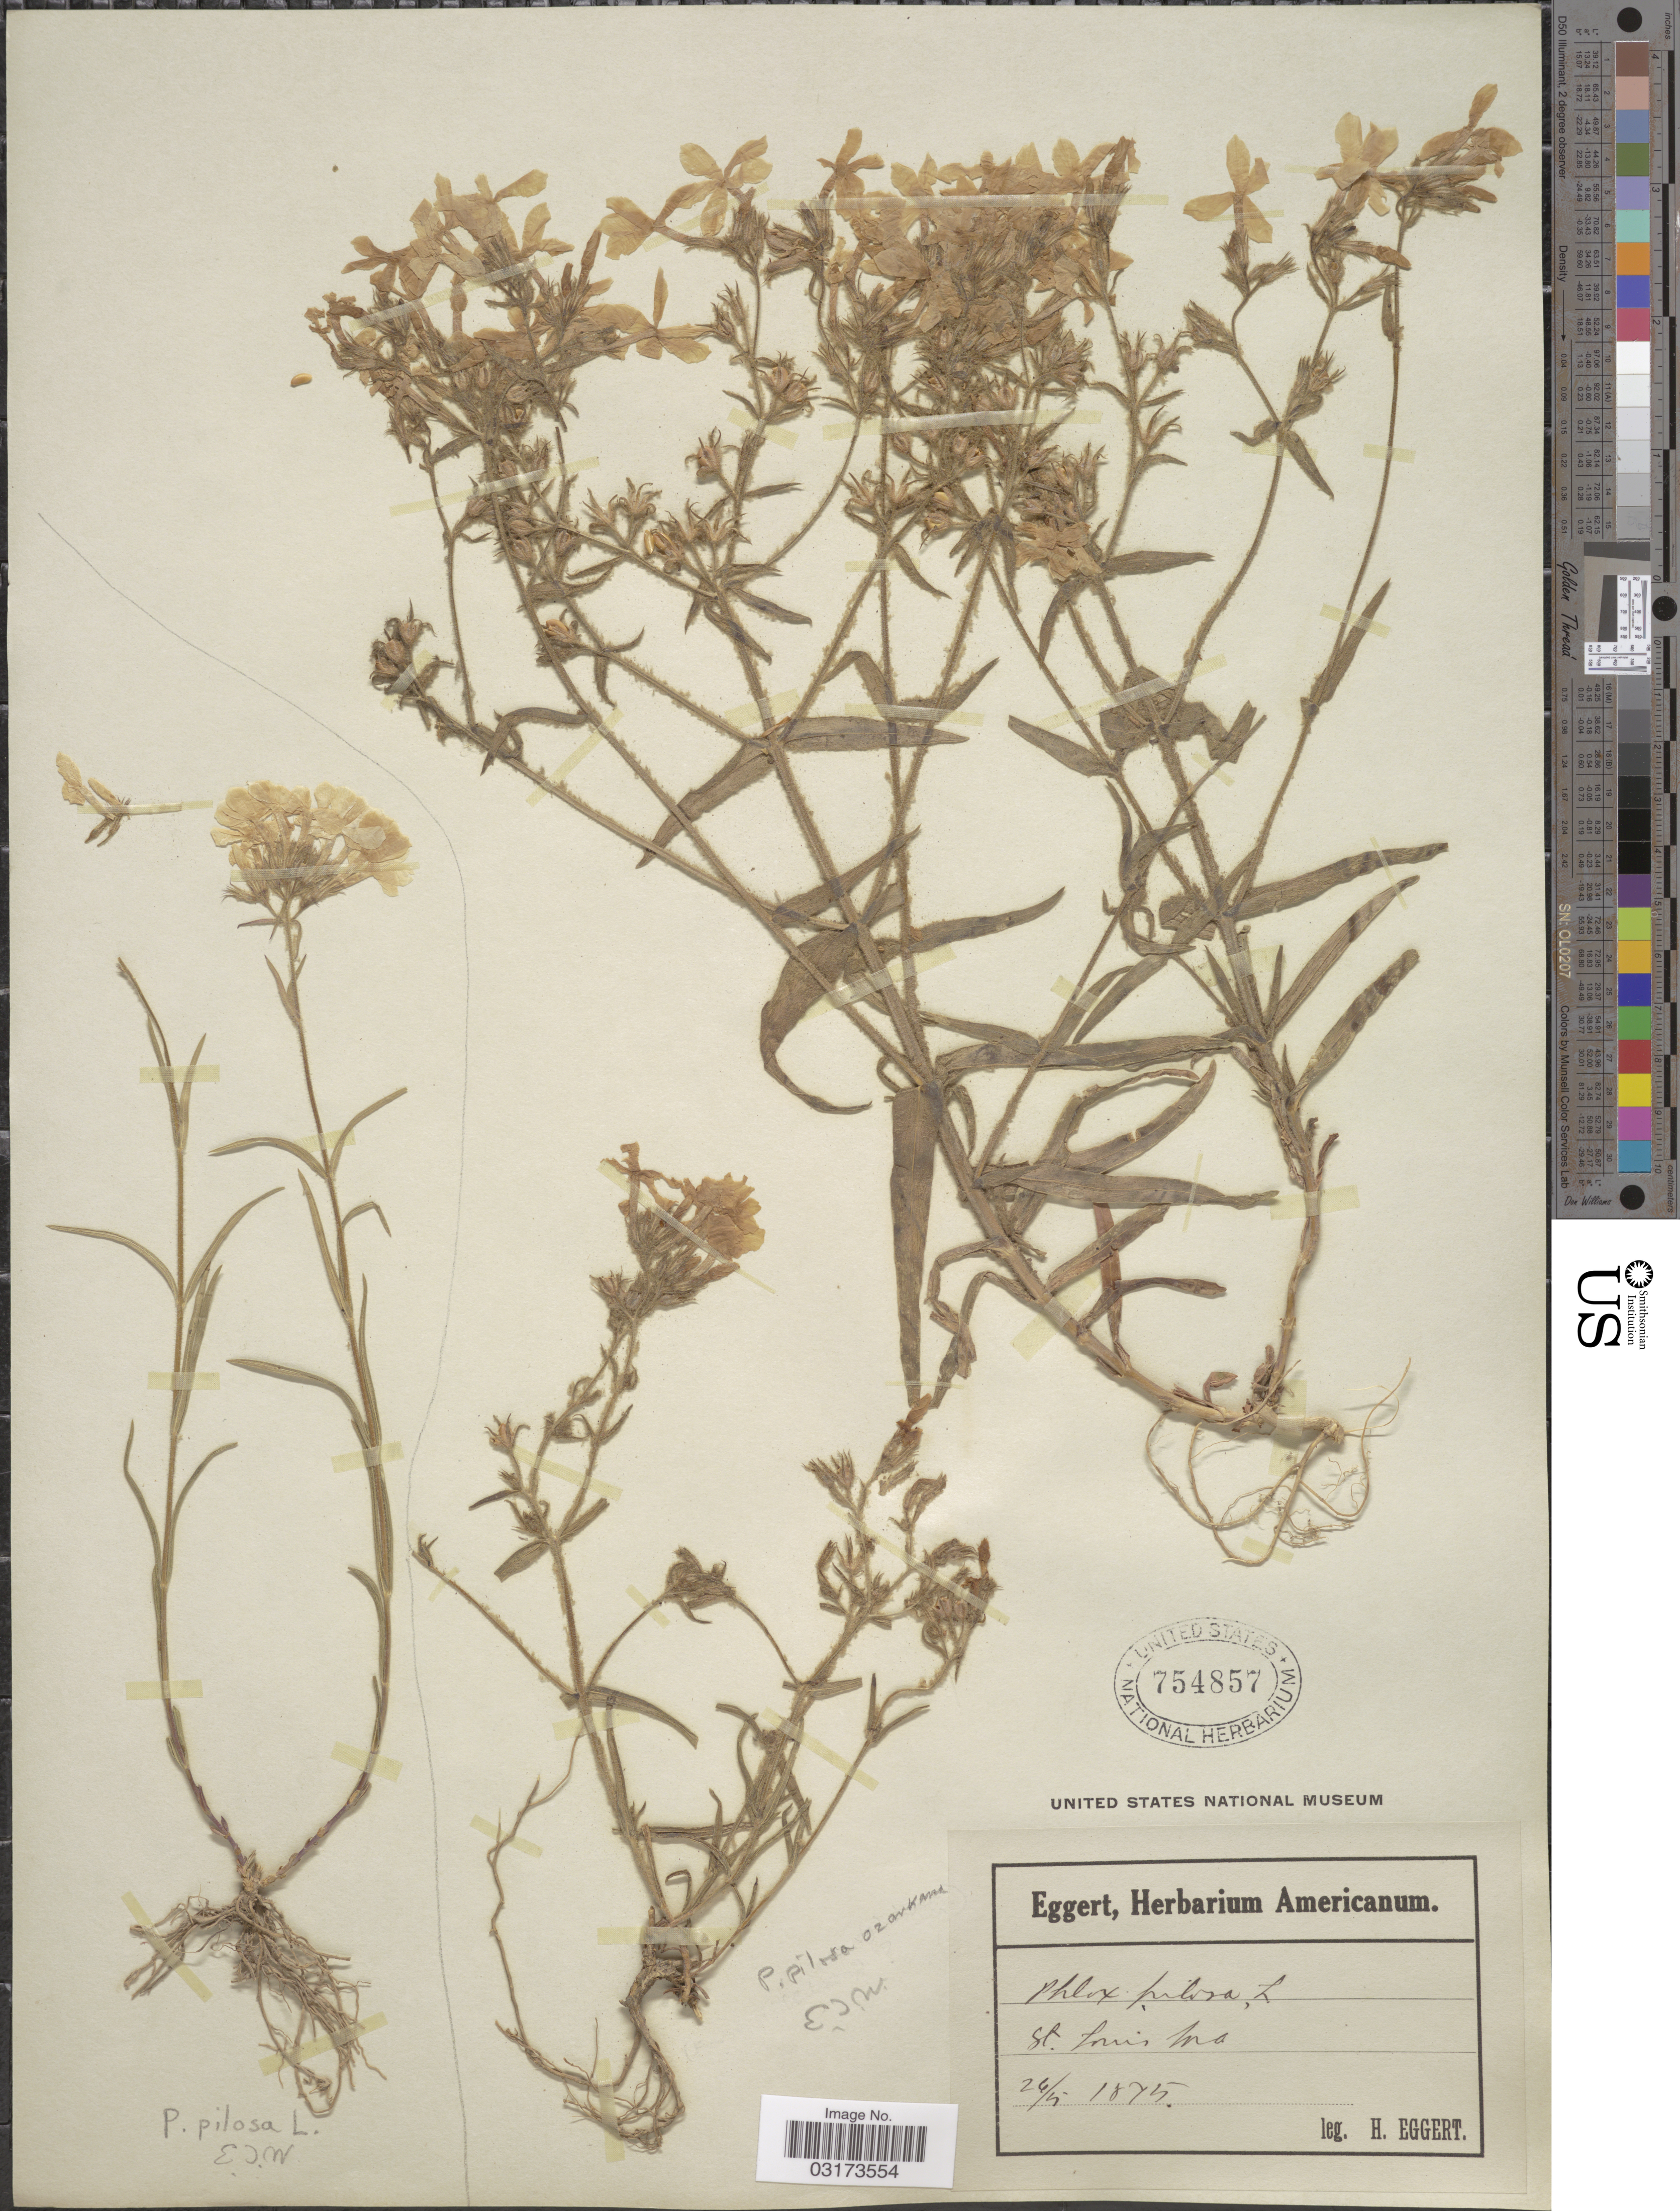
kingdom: Plantae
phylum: Tracheophyta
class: Magnoliopsida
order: Ericales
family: Polemoniaceae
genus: Phlox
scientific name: Phlox pilosa subsp. ozarkana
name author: (Wherry) Wherry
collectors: H. Eggert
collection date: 1875-05-26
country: United States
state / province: Missouri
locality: St. Louis.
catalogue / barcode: US 754857